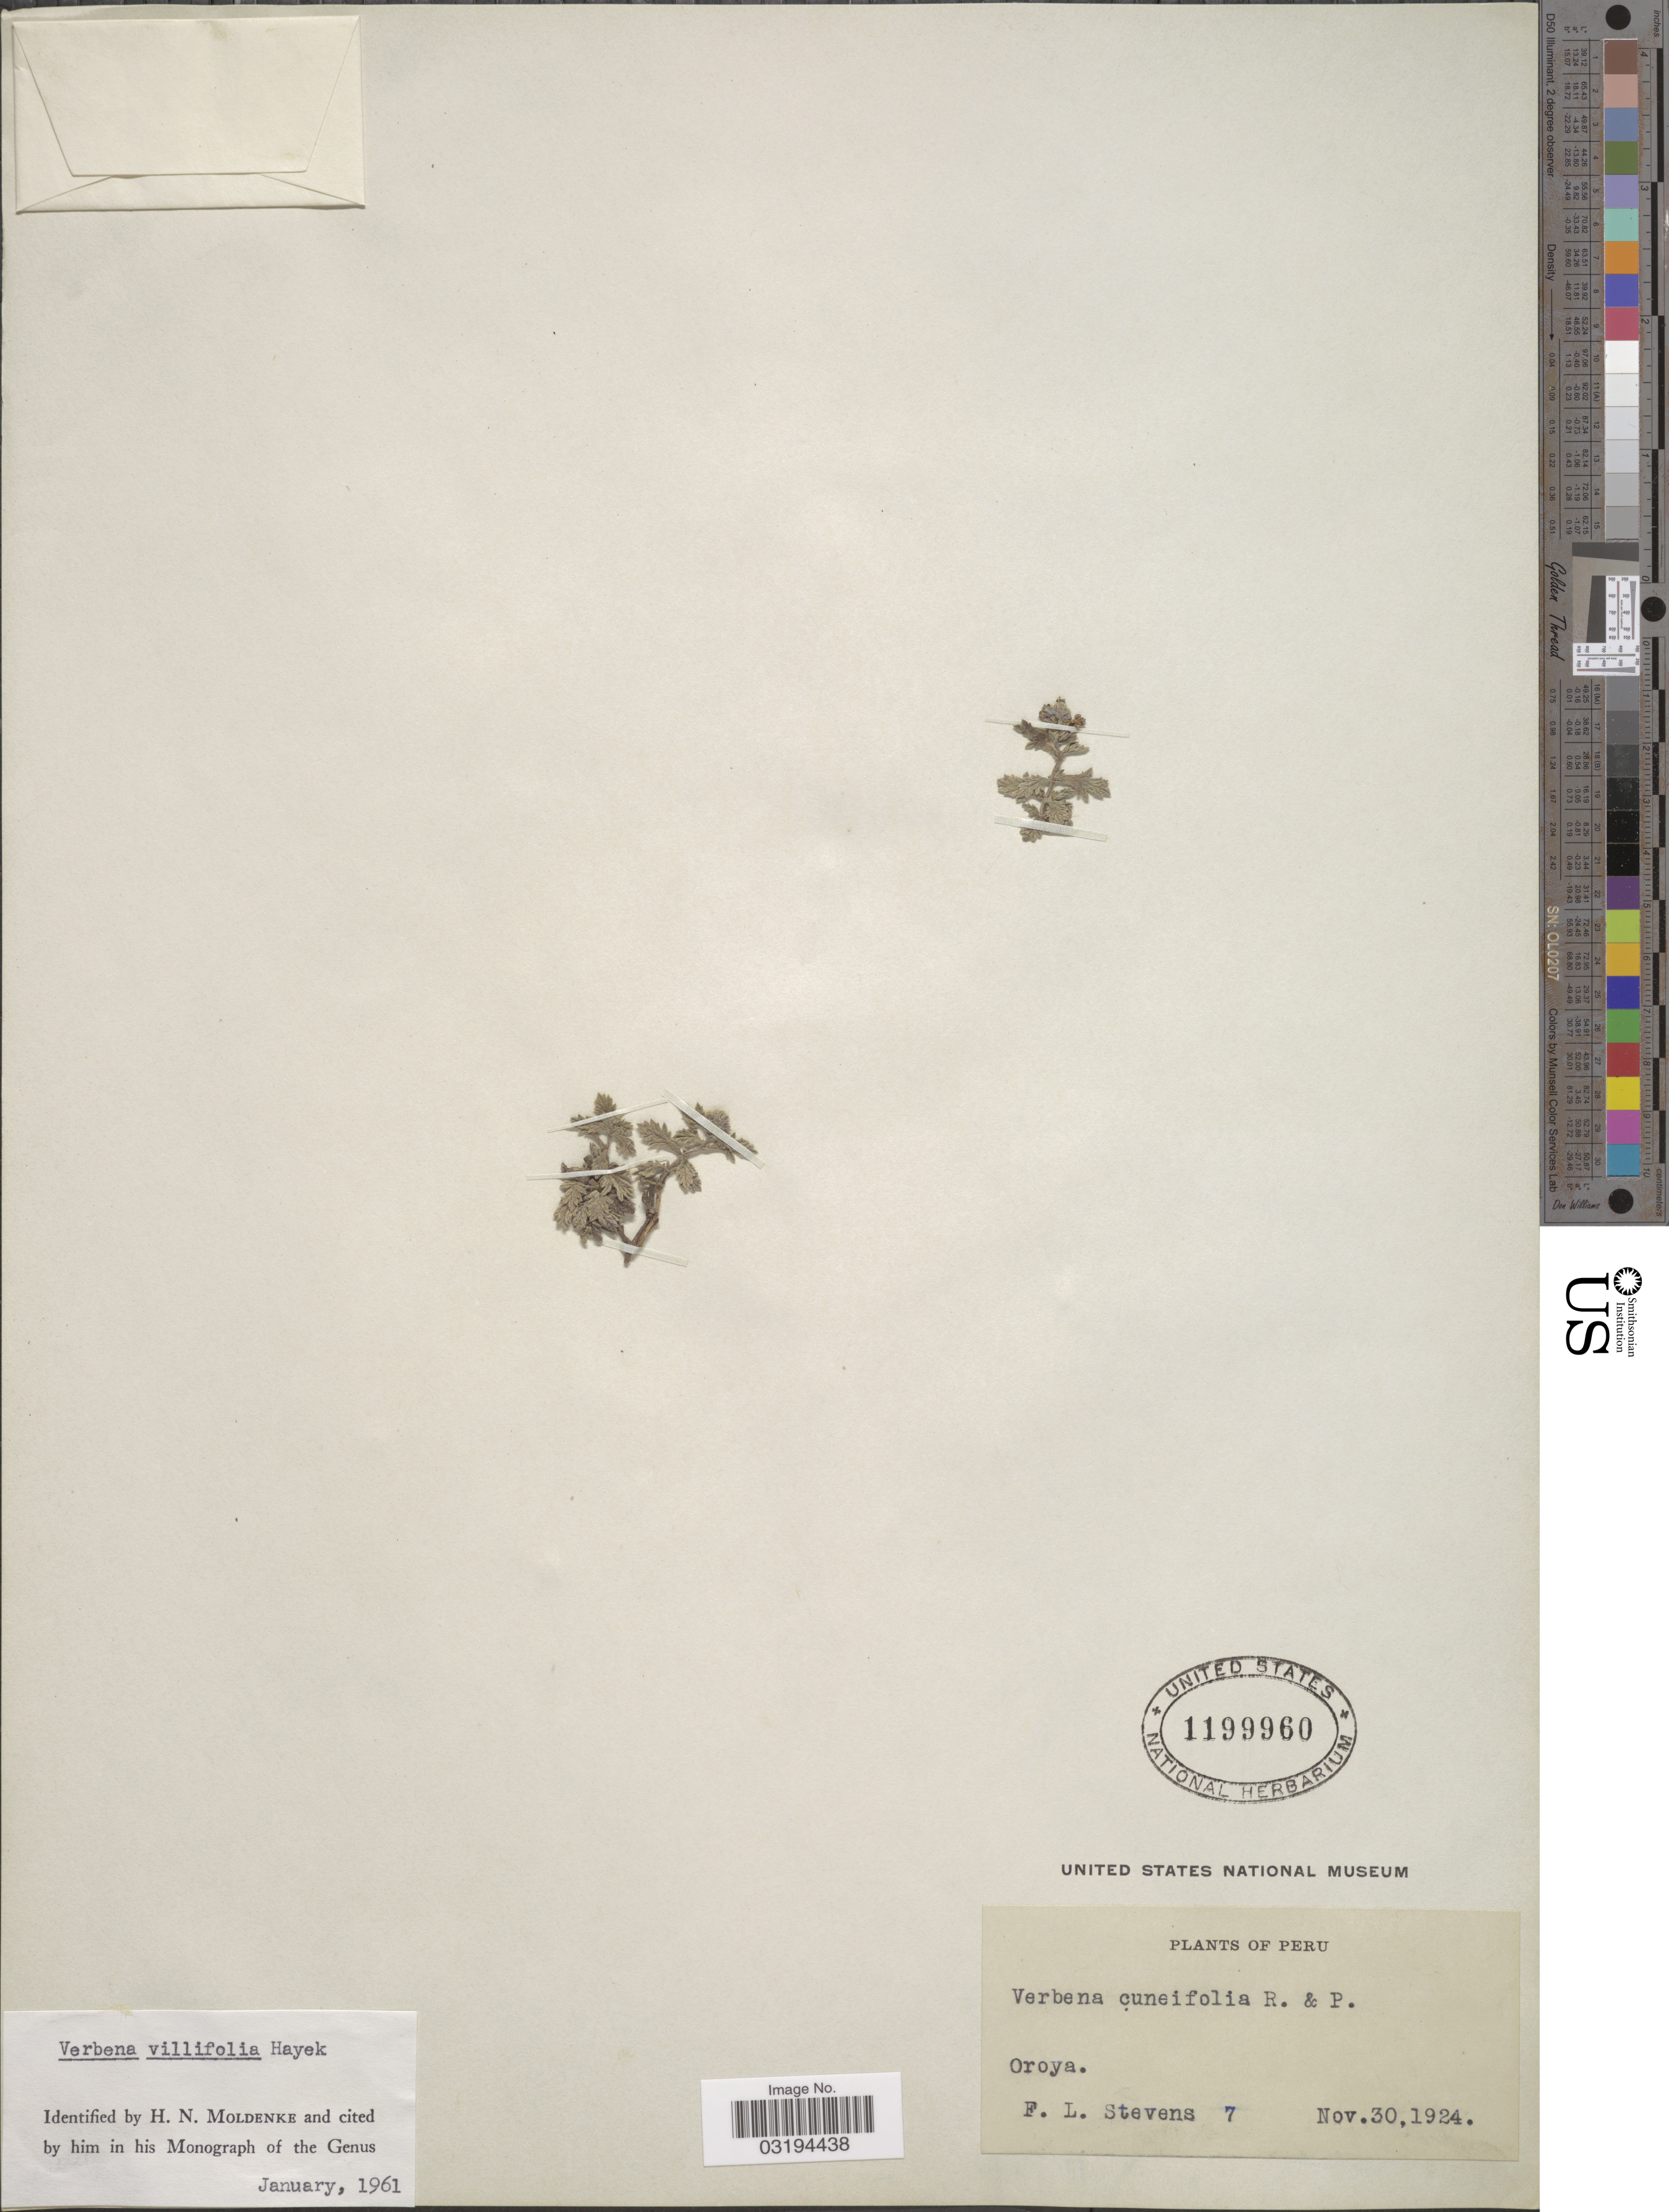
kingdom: Plantae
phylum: Tracheophyta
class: Magnoliopsida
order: Lamiales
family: Verbenaceae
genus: Verbena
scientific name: Verbena villifolia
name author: Hayek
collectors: F. L. Stevens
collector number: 7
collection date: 1924-11-30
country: Peru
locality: Oroya.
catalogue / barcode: US 1199960